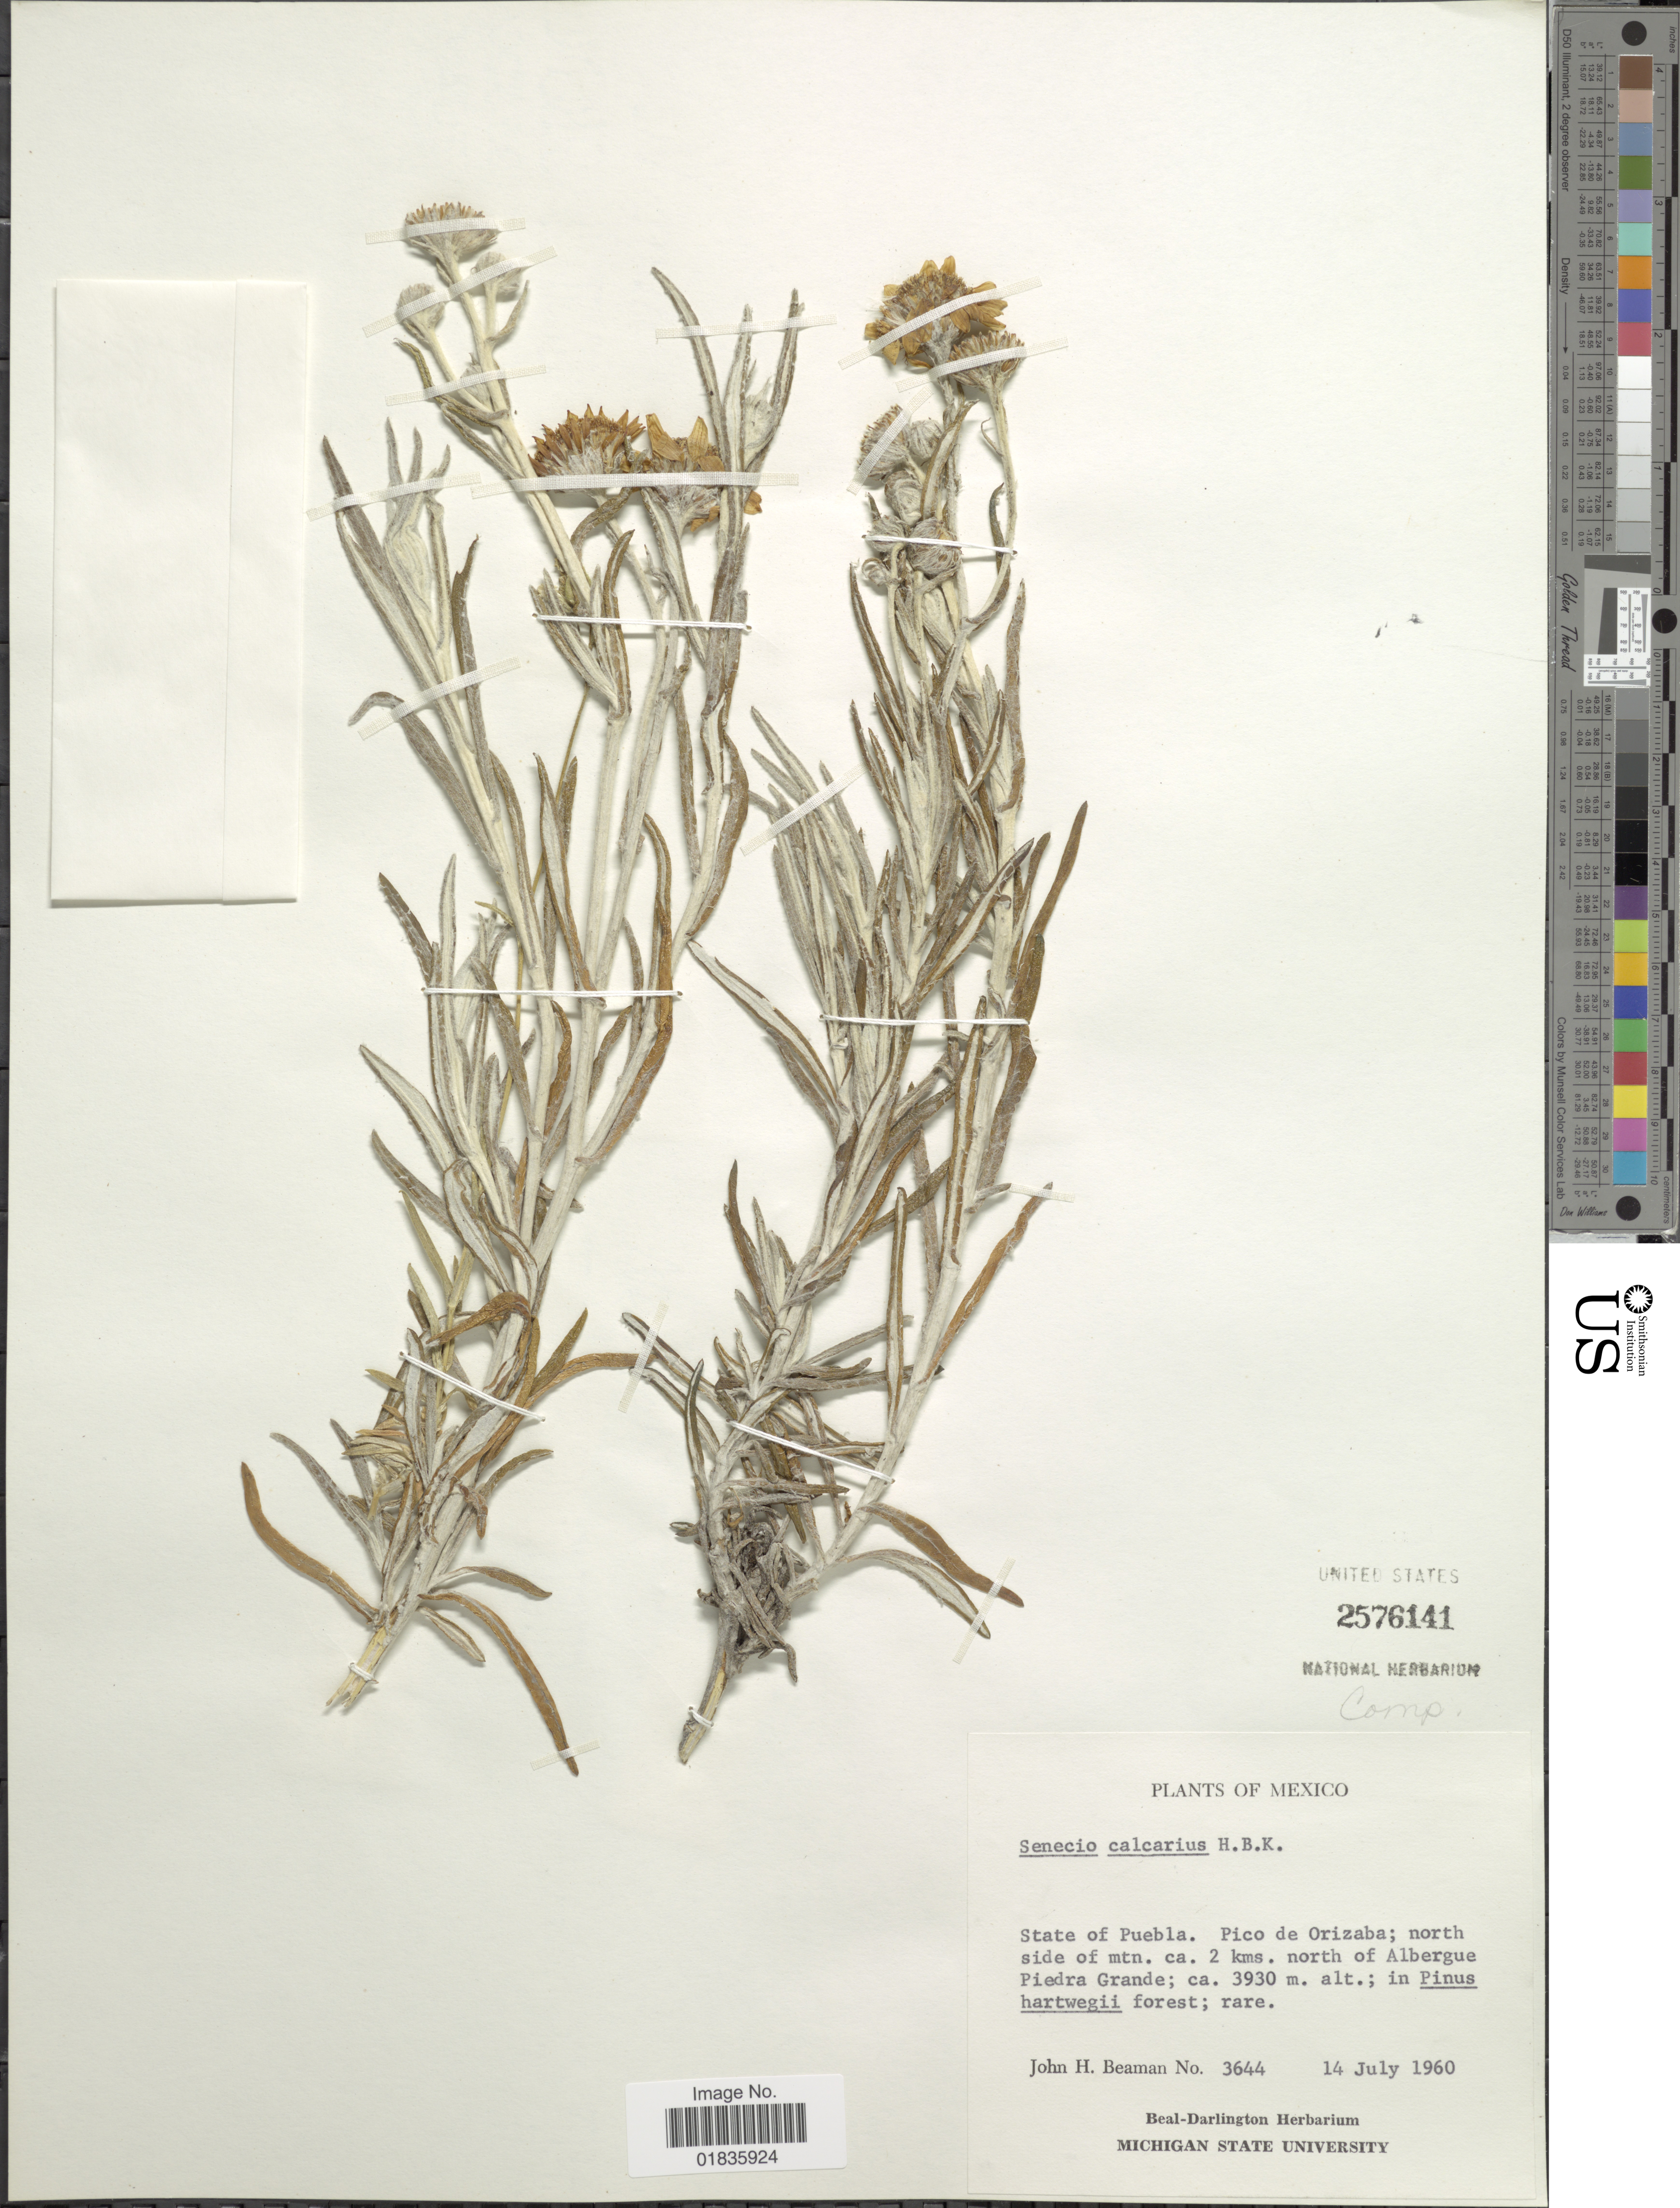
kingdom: Plantae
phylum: Tracheophyta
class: Magnoliopsida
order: Asterales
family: Asteraceae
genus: Senecio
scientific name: Senecio mairetianus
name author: DC.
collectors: J. H. Beaman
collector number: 3644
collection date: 1960-07-14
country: Mexico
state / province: Puebla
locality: Pico de Orizaba; north side of mtn. ca. 2 kms. north of Albergue Piedra Grande.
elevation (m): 3930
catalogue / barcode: US 2576141